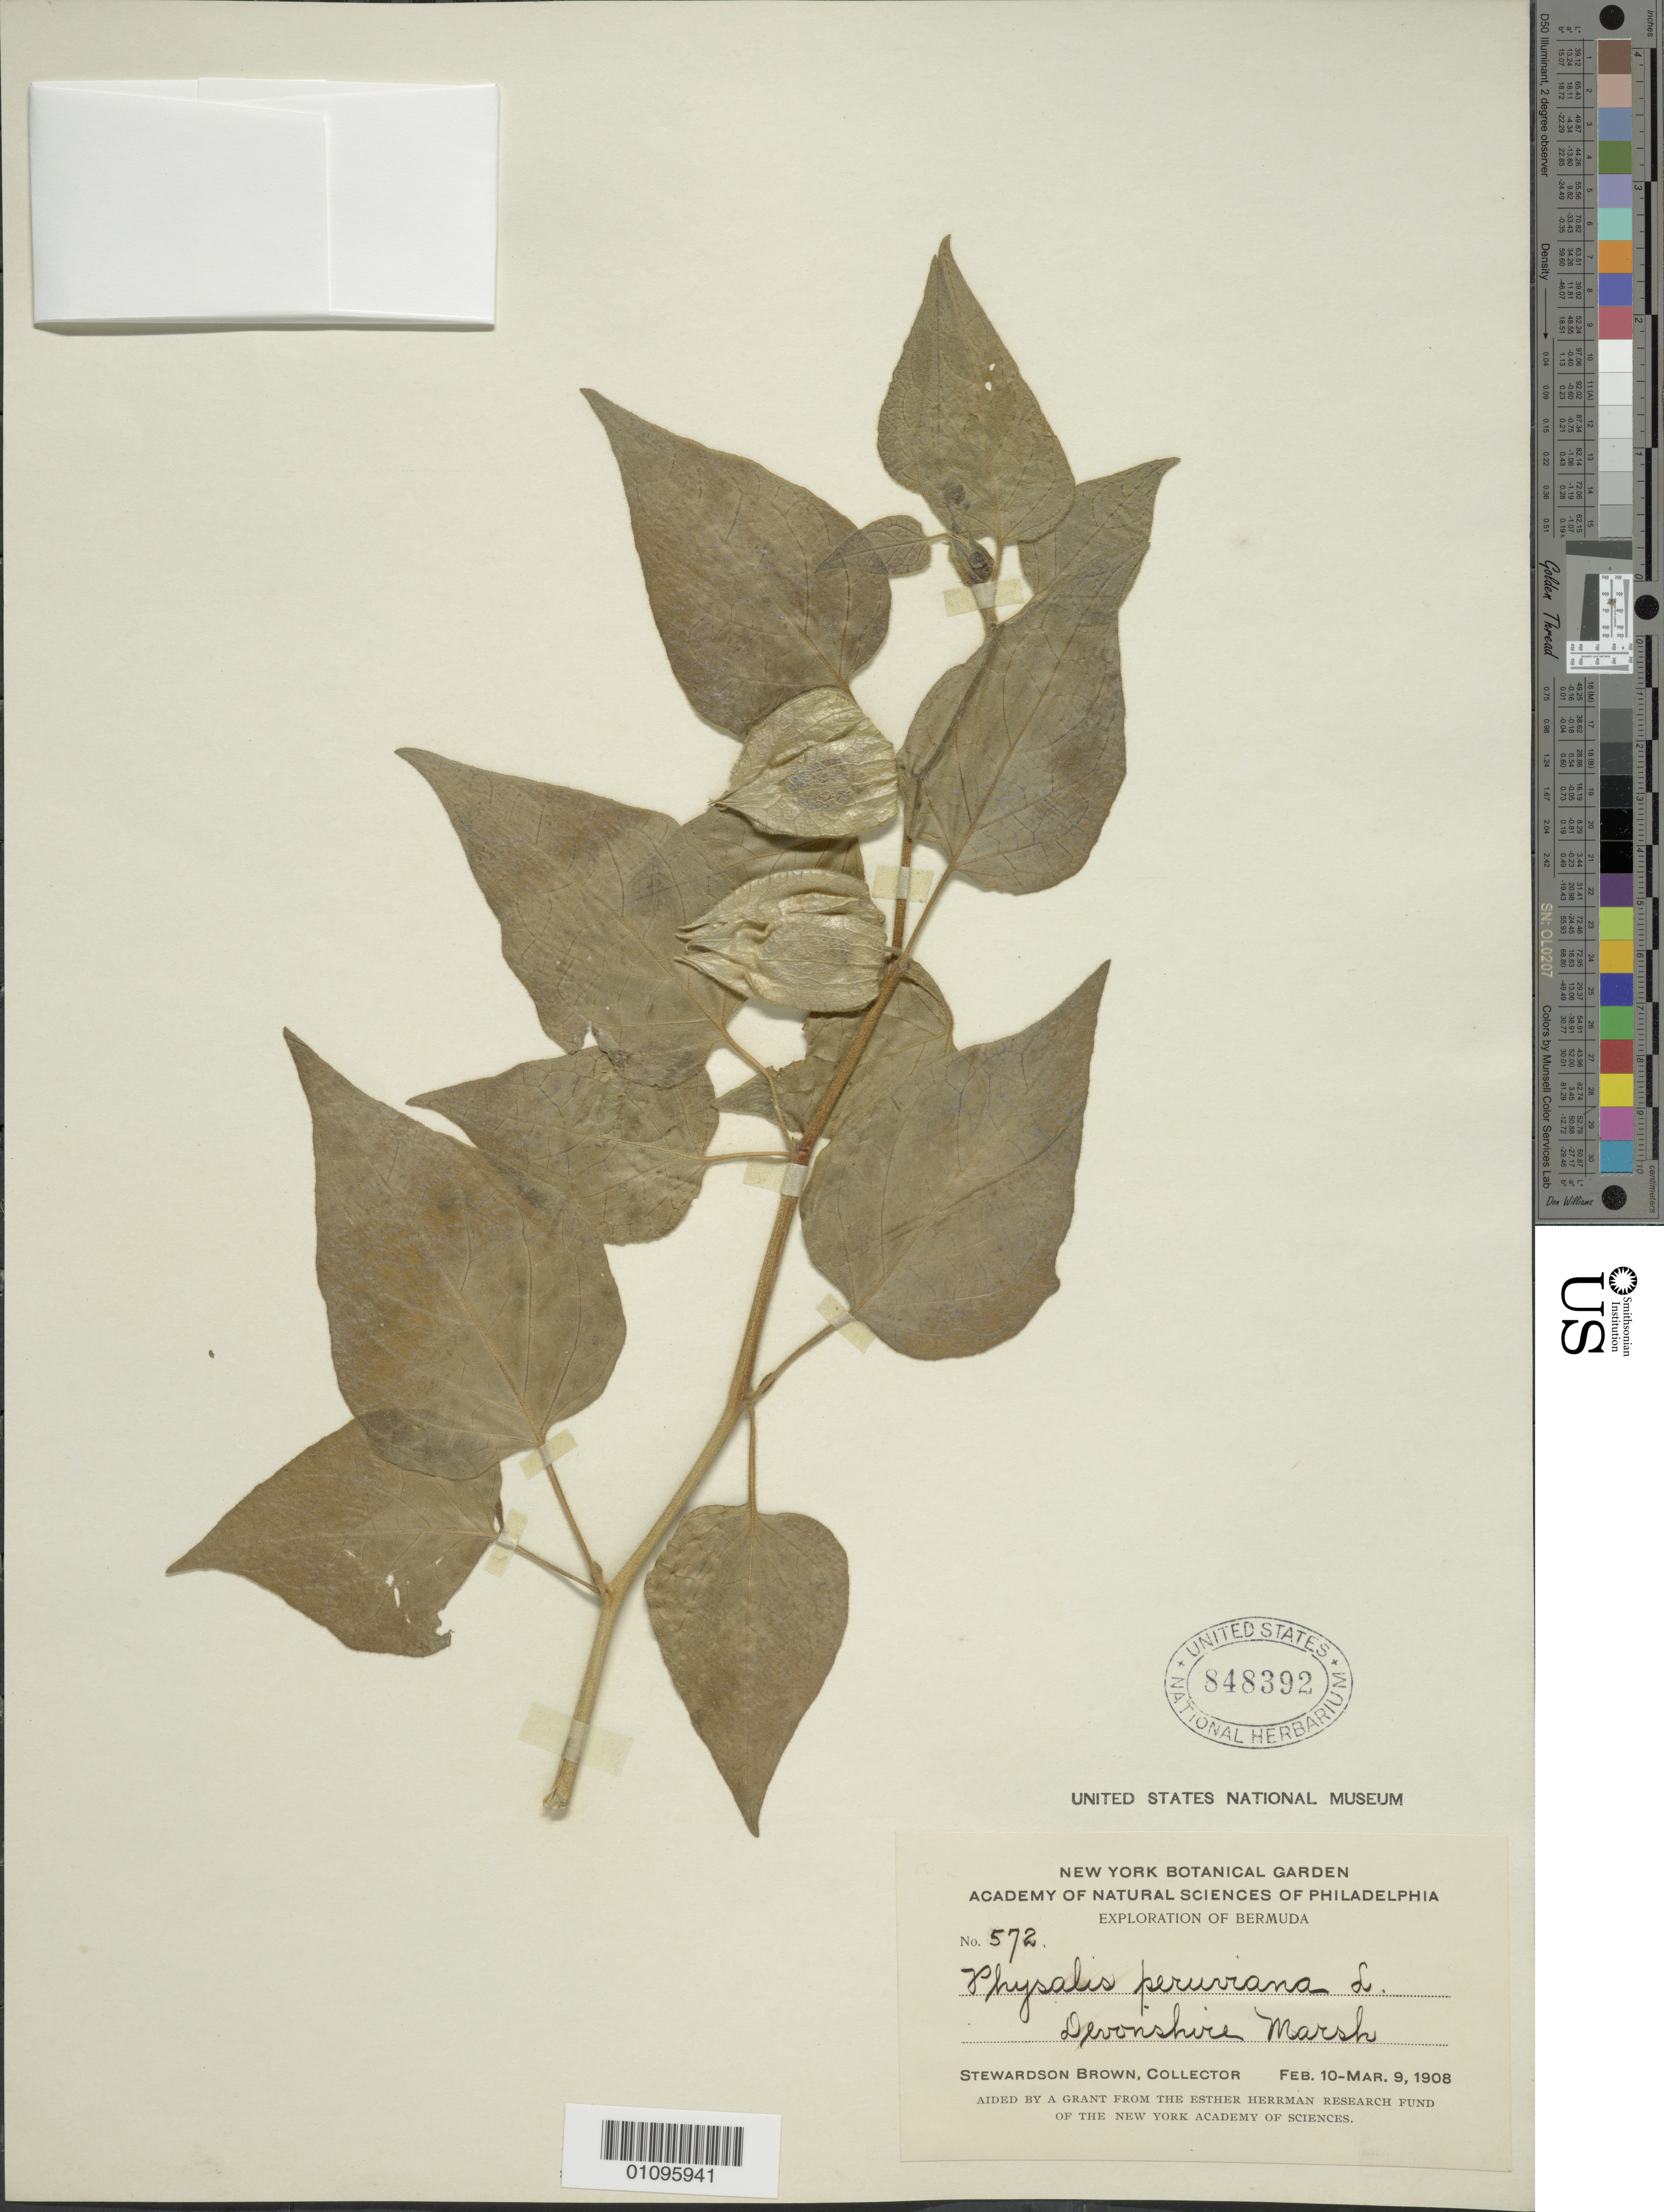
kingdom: Plantae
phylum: Tracheophyta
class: Magnoliopsida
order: Solanales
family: Solanaceae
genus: Physalis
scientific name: Physalis peruviana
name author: L.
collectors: S. Brown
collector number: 572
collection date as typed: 10 Feb 1908 to 09 Mar 1908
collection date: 1908-02-10/1908-03-09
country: Bermuda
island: Bermuda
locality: Devonshire Marsh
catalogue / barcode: US 848392